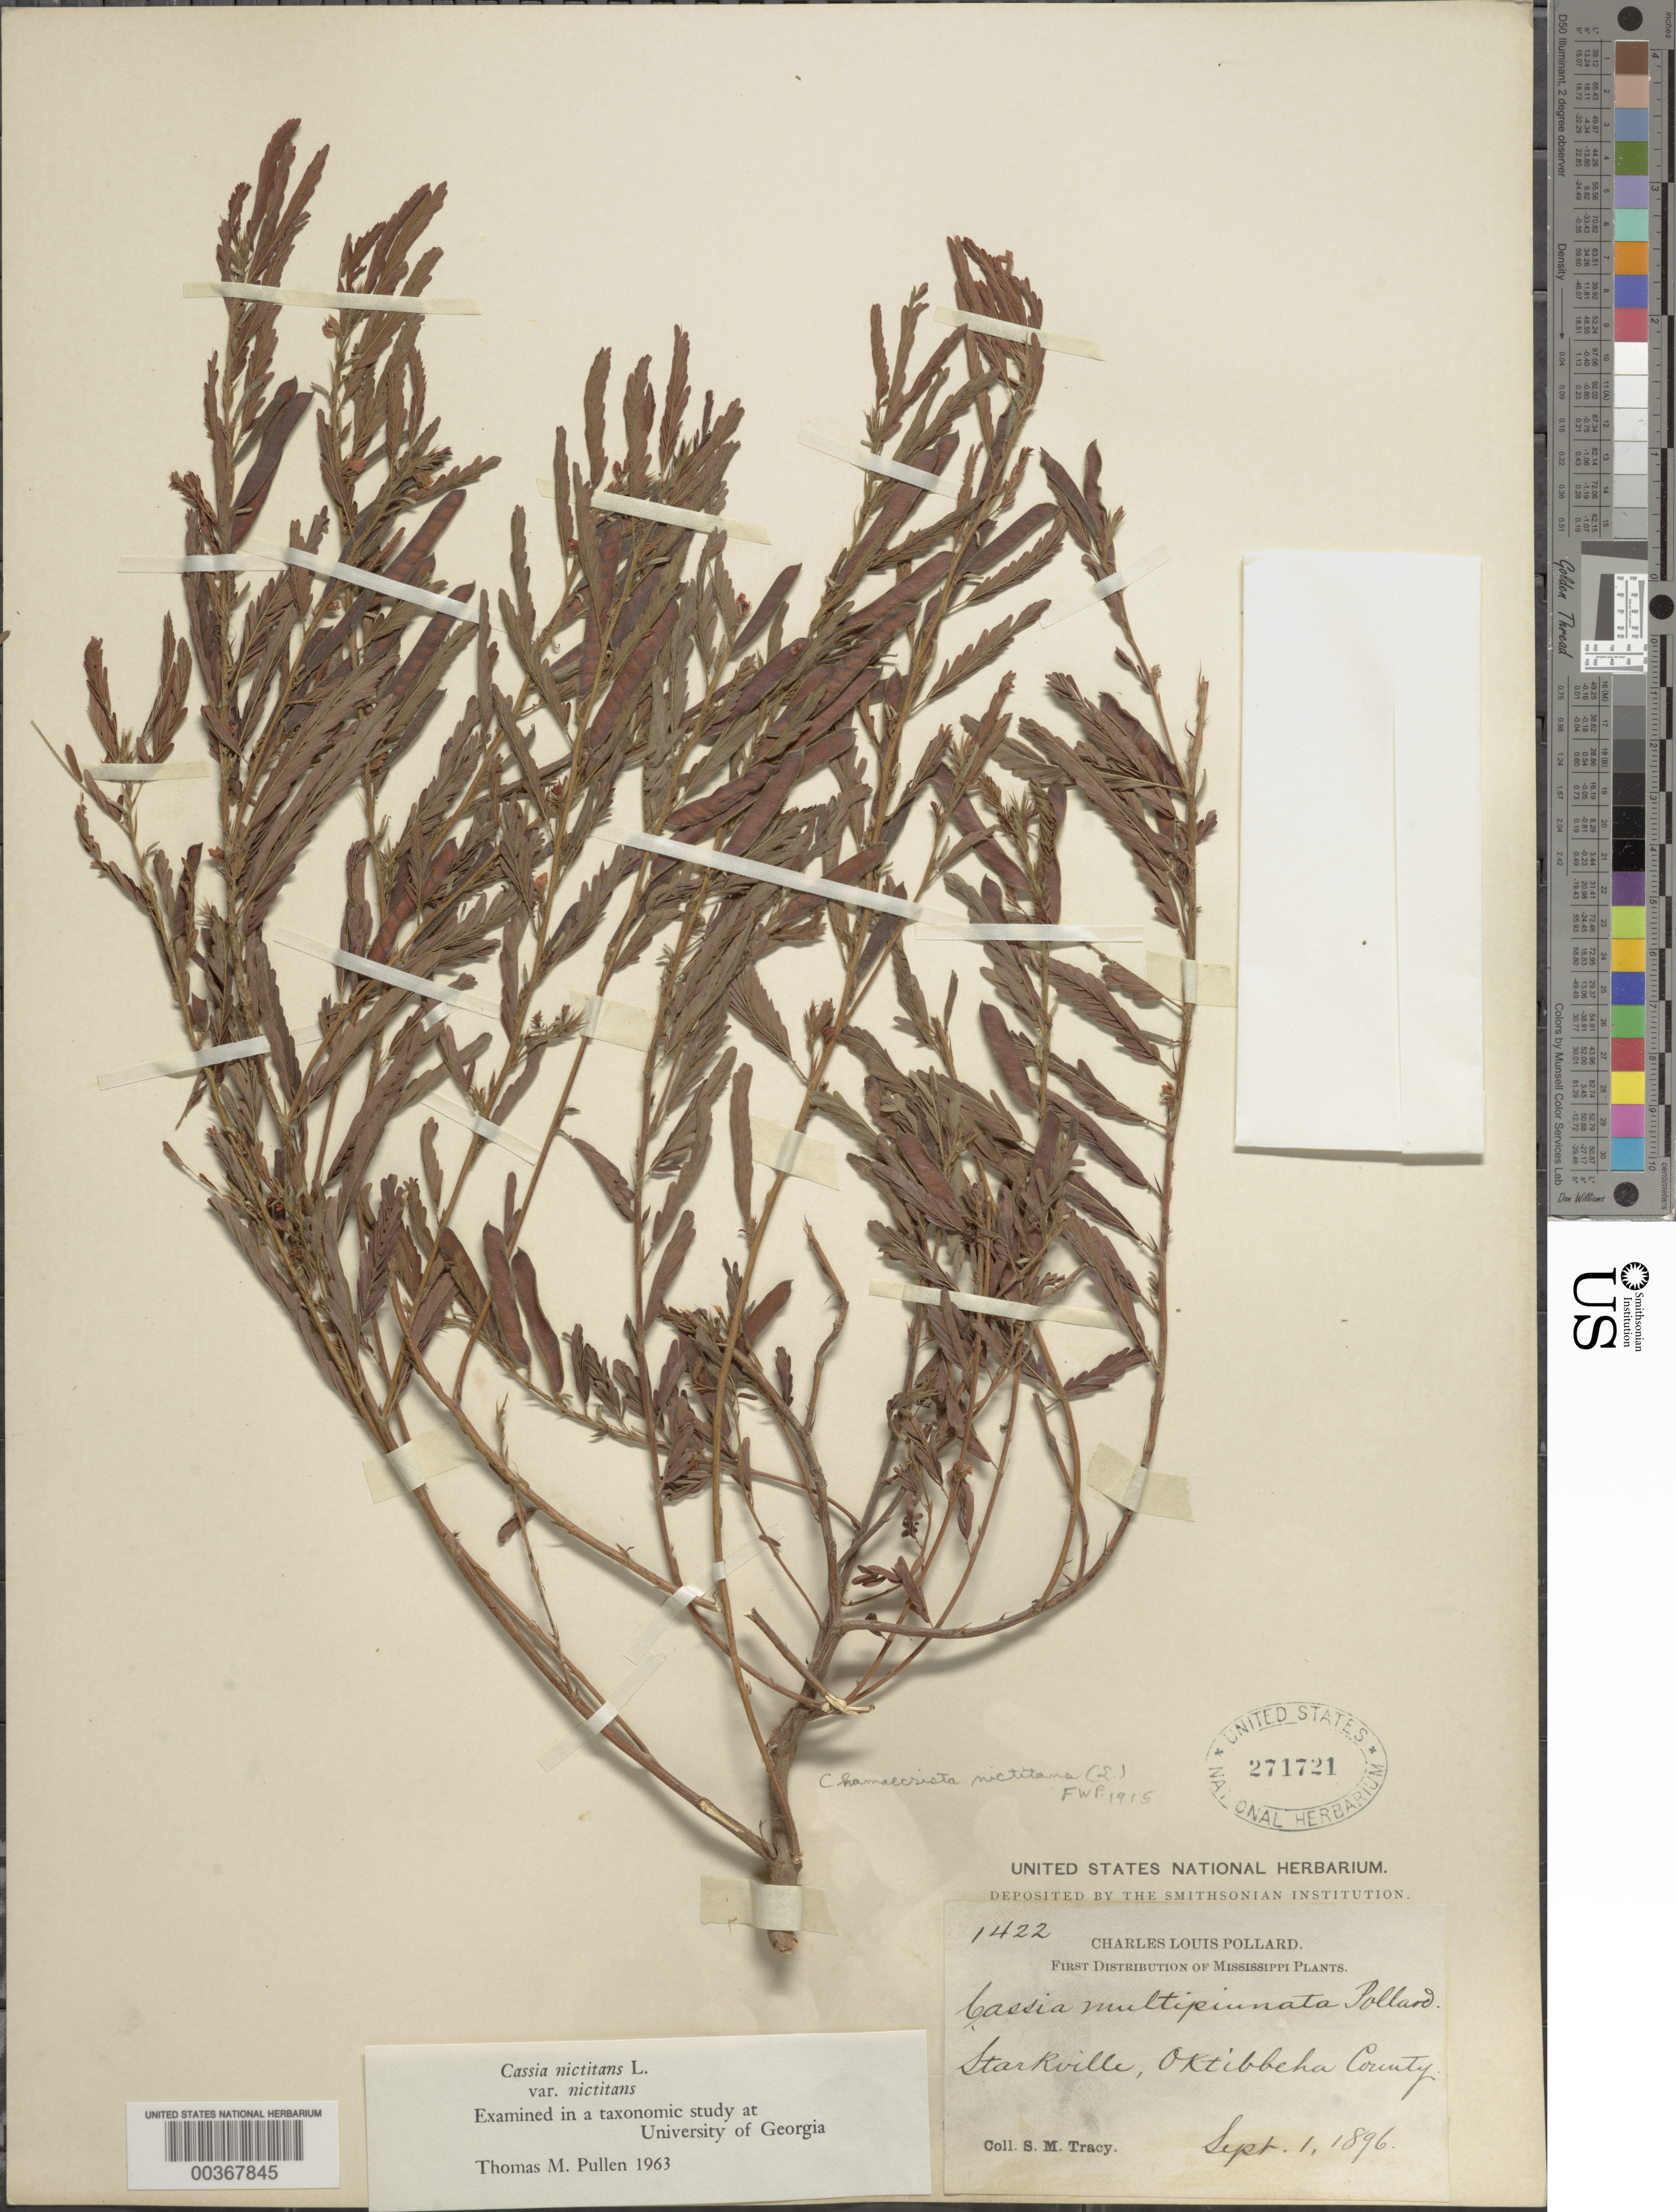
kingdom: Plantae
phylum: Tracheophyta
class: Magnoliopsida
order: Fabales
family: Fabaceae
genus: Chamaecrista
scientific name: Chamaecrista nictitans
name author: (L.) Moench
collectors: S. M. Tracy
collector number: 1422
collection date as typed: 01 Sep 1896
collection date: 1896-09-01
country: United States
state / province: Mississippi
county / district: Oktibbeha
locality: Starkville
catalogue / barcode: US 271721